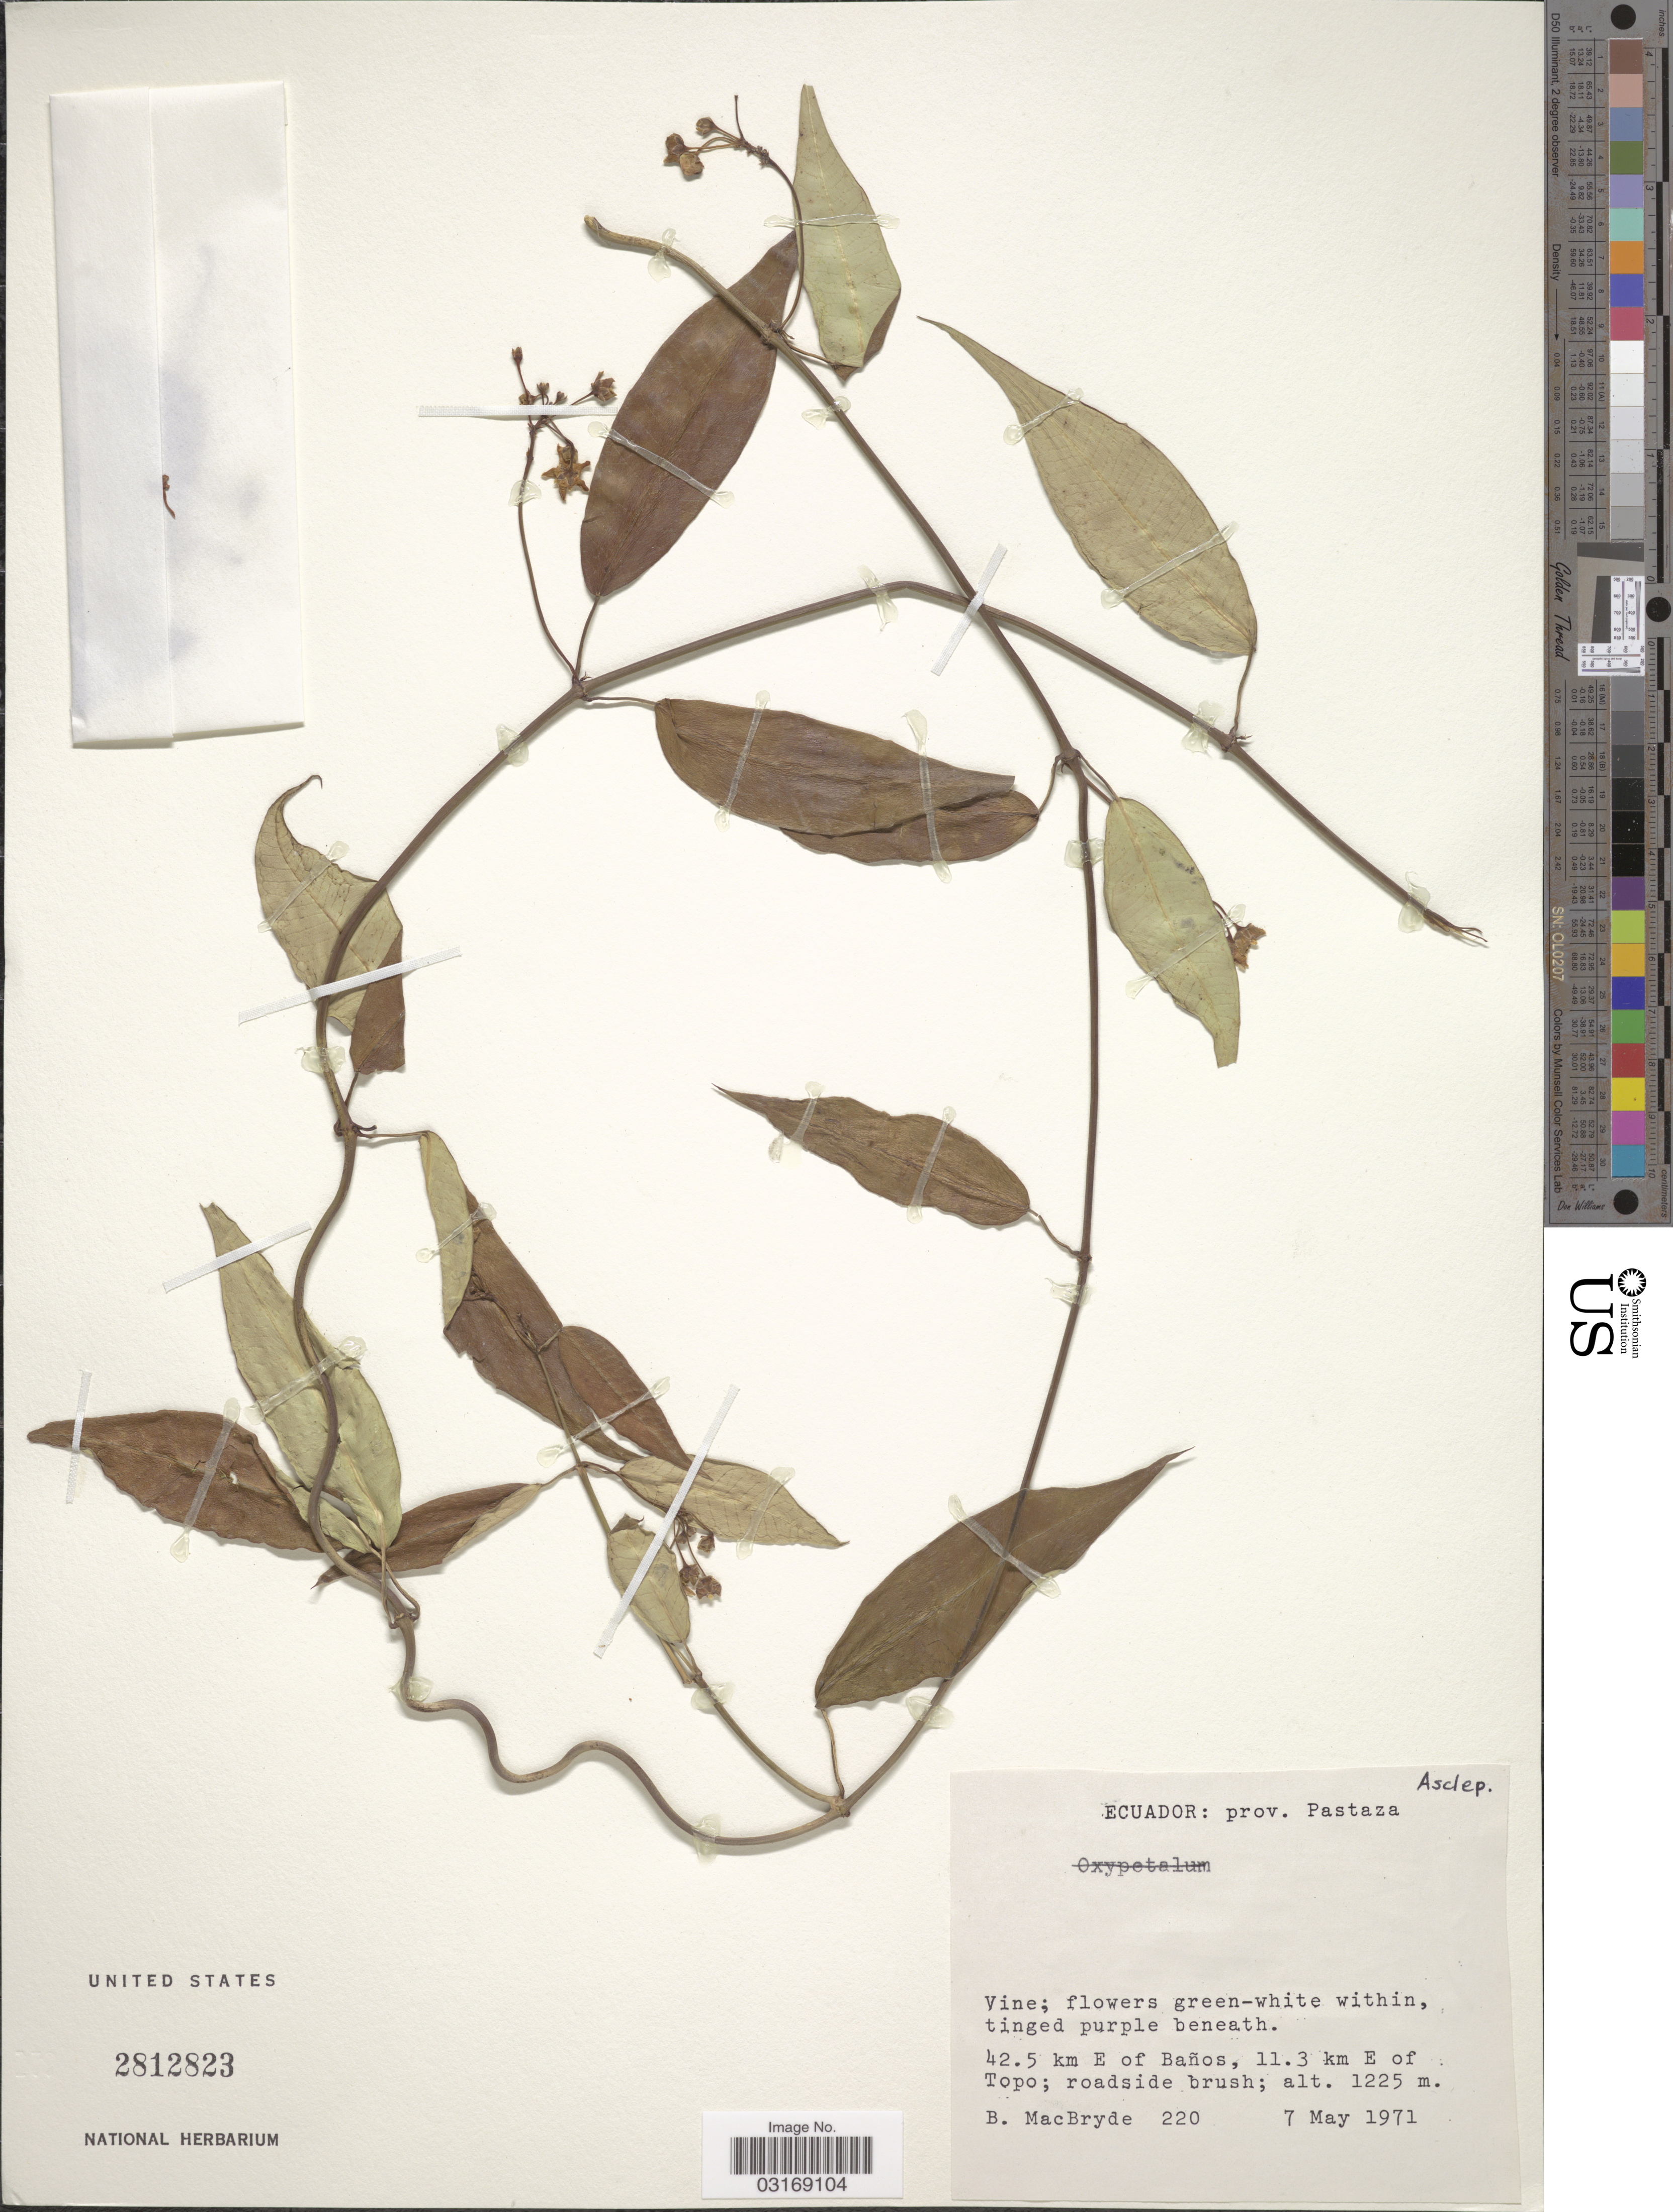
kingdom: Plantae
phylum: Tracheophyta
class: Magnoliopsida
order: Gentianales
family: Apocynaceae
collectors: B. MacBryde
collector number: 220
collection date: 1971-05-07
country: Ecuador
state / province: Pastaza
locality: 42.5 km E of Baños, 11.3 km E of Topo.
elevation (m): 1225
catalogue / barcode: US 2812823